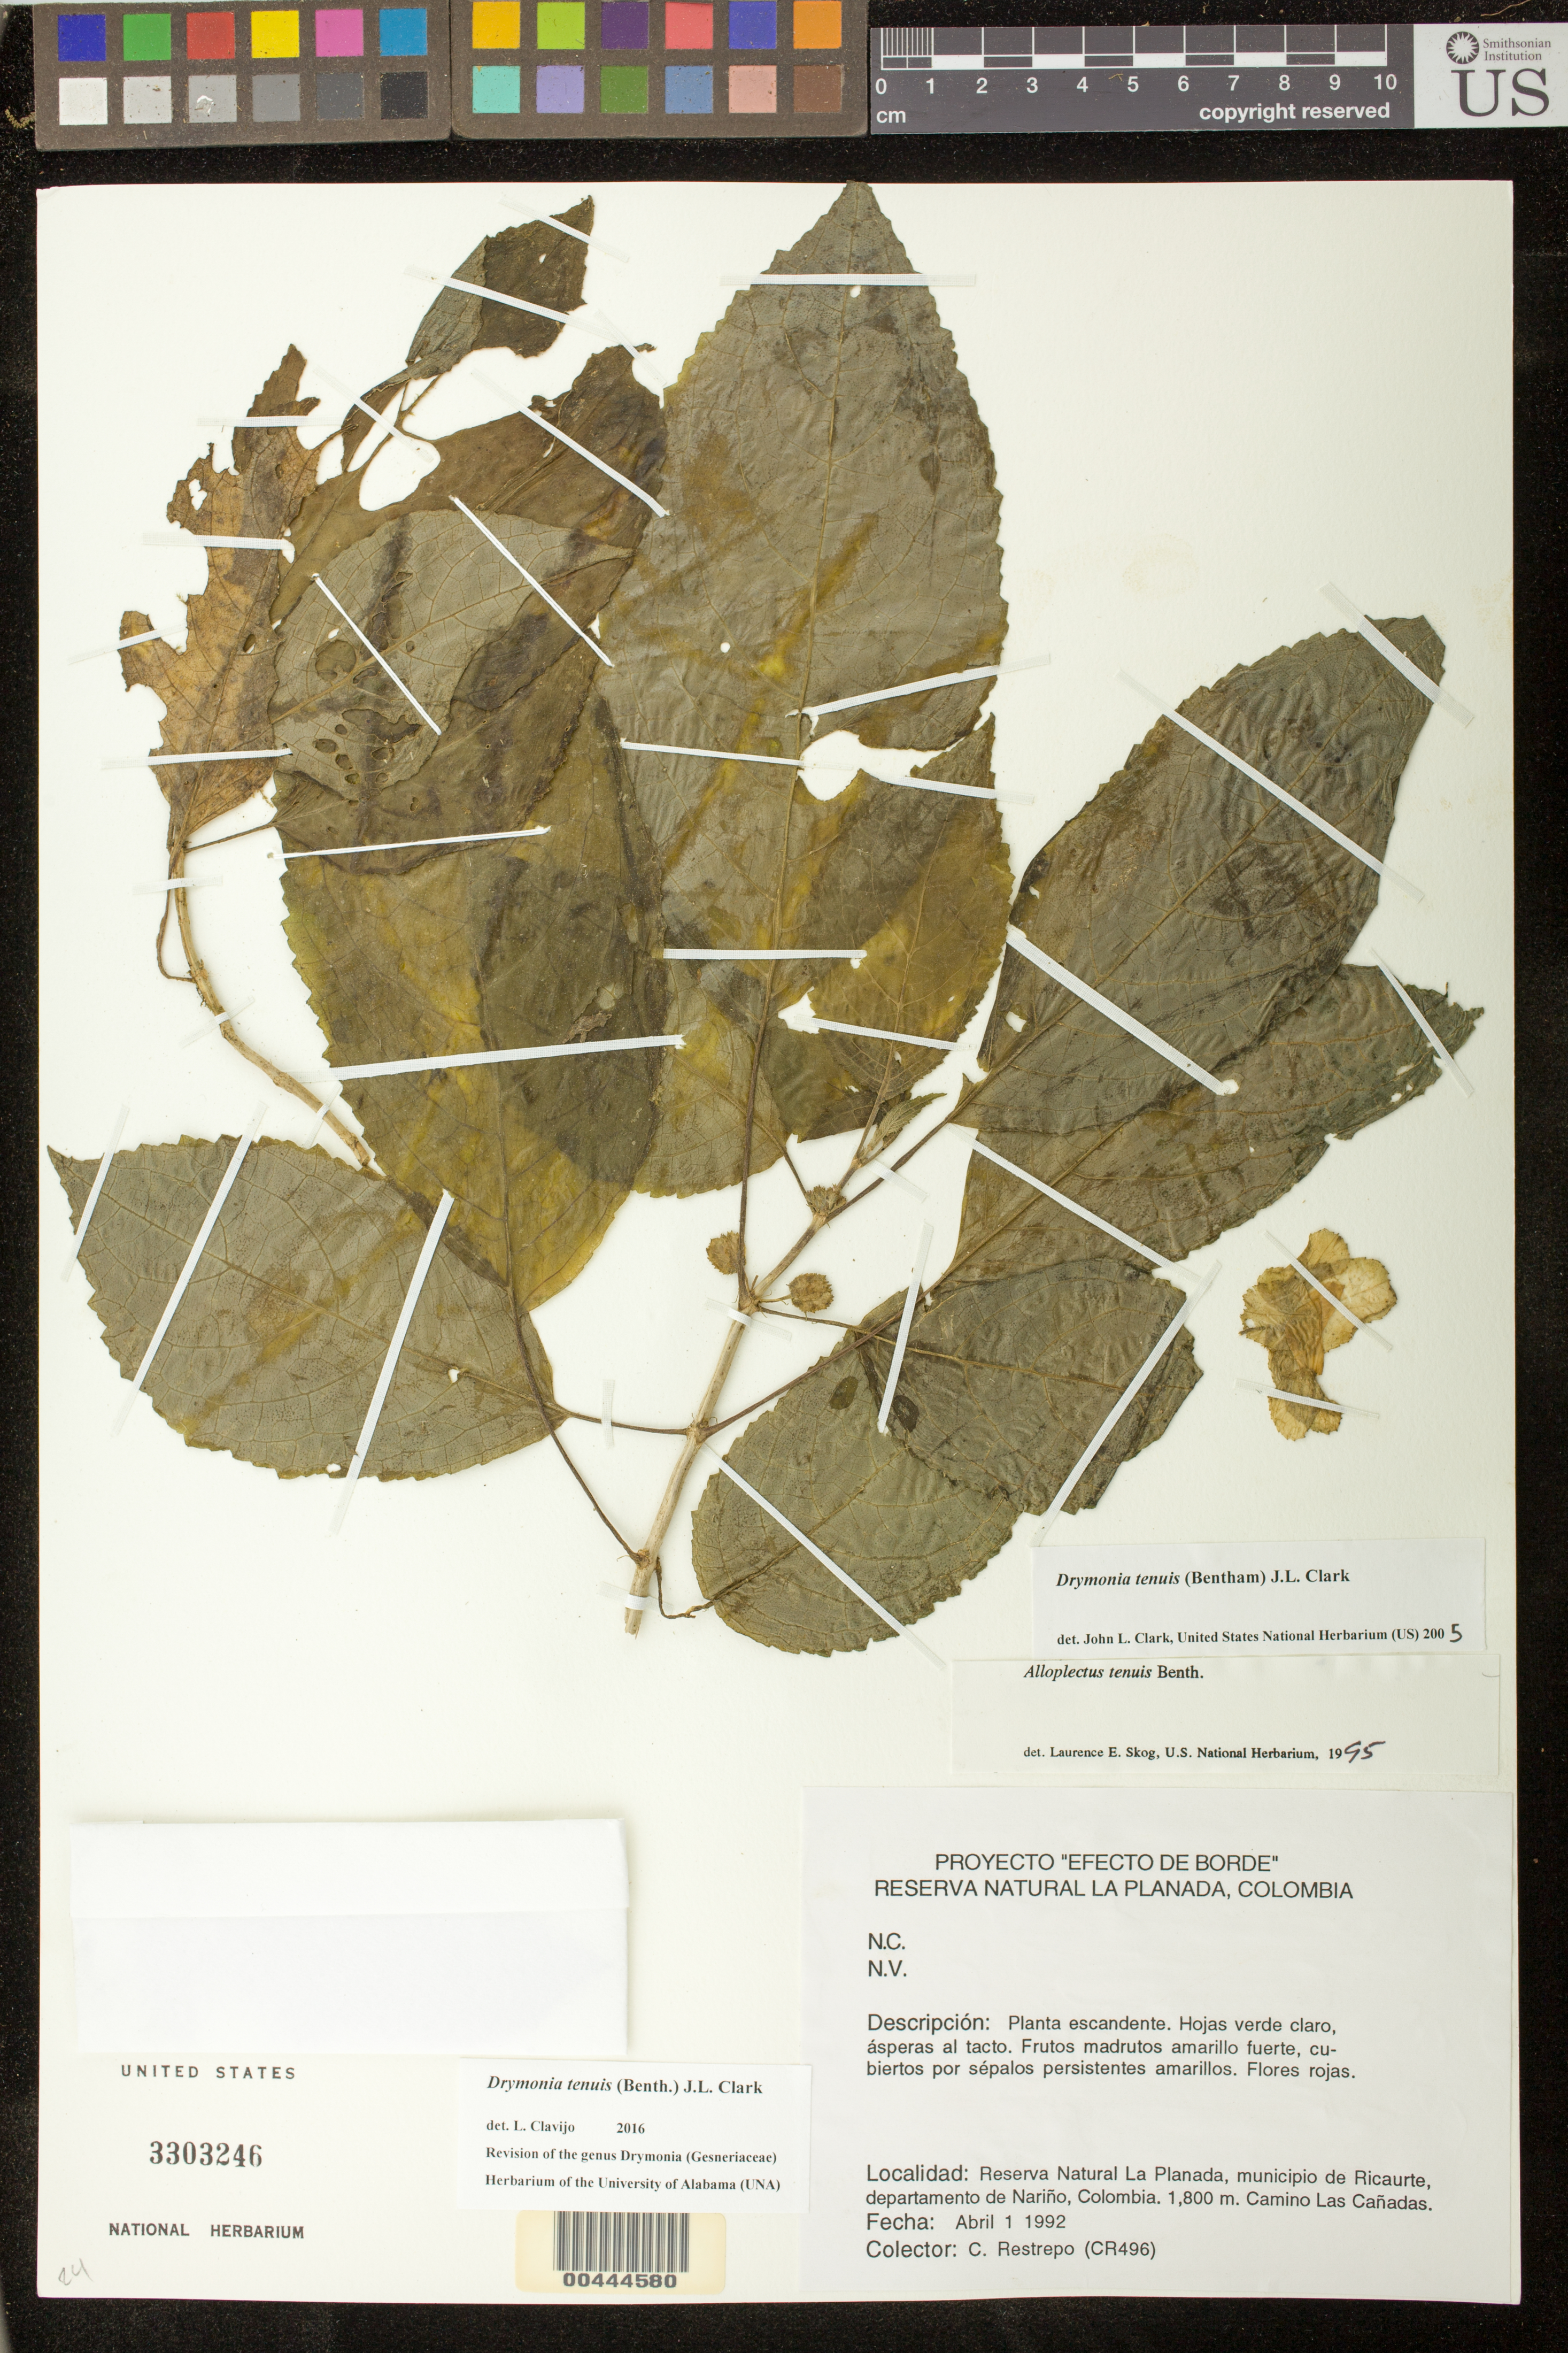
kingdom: Plantae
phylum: Tracheophyta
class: Magnoliopsida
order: Lamiales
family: Gesneriaceae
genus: Drymonia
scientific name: Drymonia tenuis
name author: (Benth.) J.L. Clark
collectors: C. Restrepo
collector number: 496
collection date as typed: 01 Apr 1992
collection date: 1992-04-01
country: Colombia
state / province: Nariño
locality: La Planada Natural Reserve, Ricaurte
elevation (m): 1800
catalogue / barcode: US 3303246